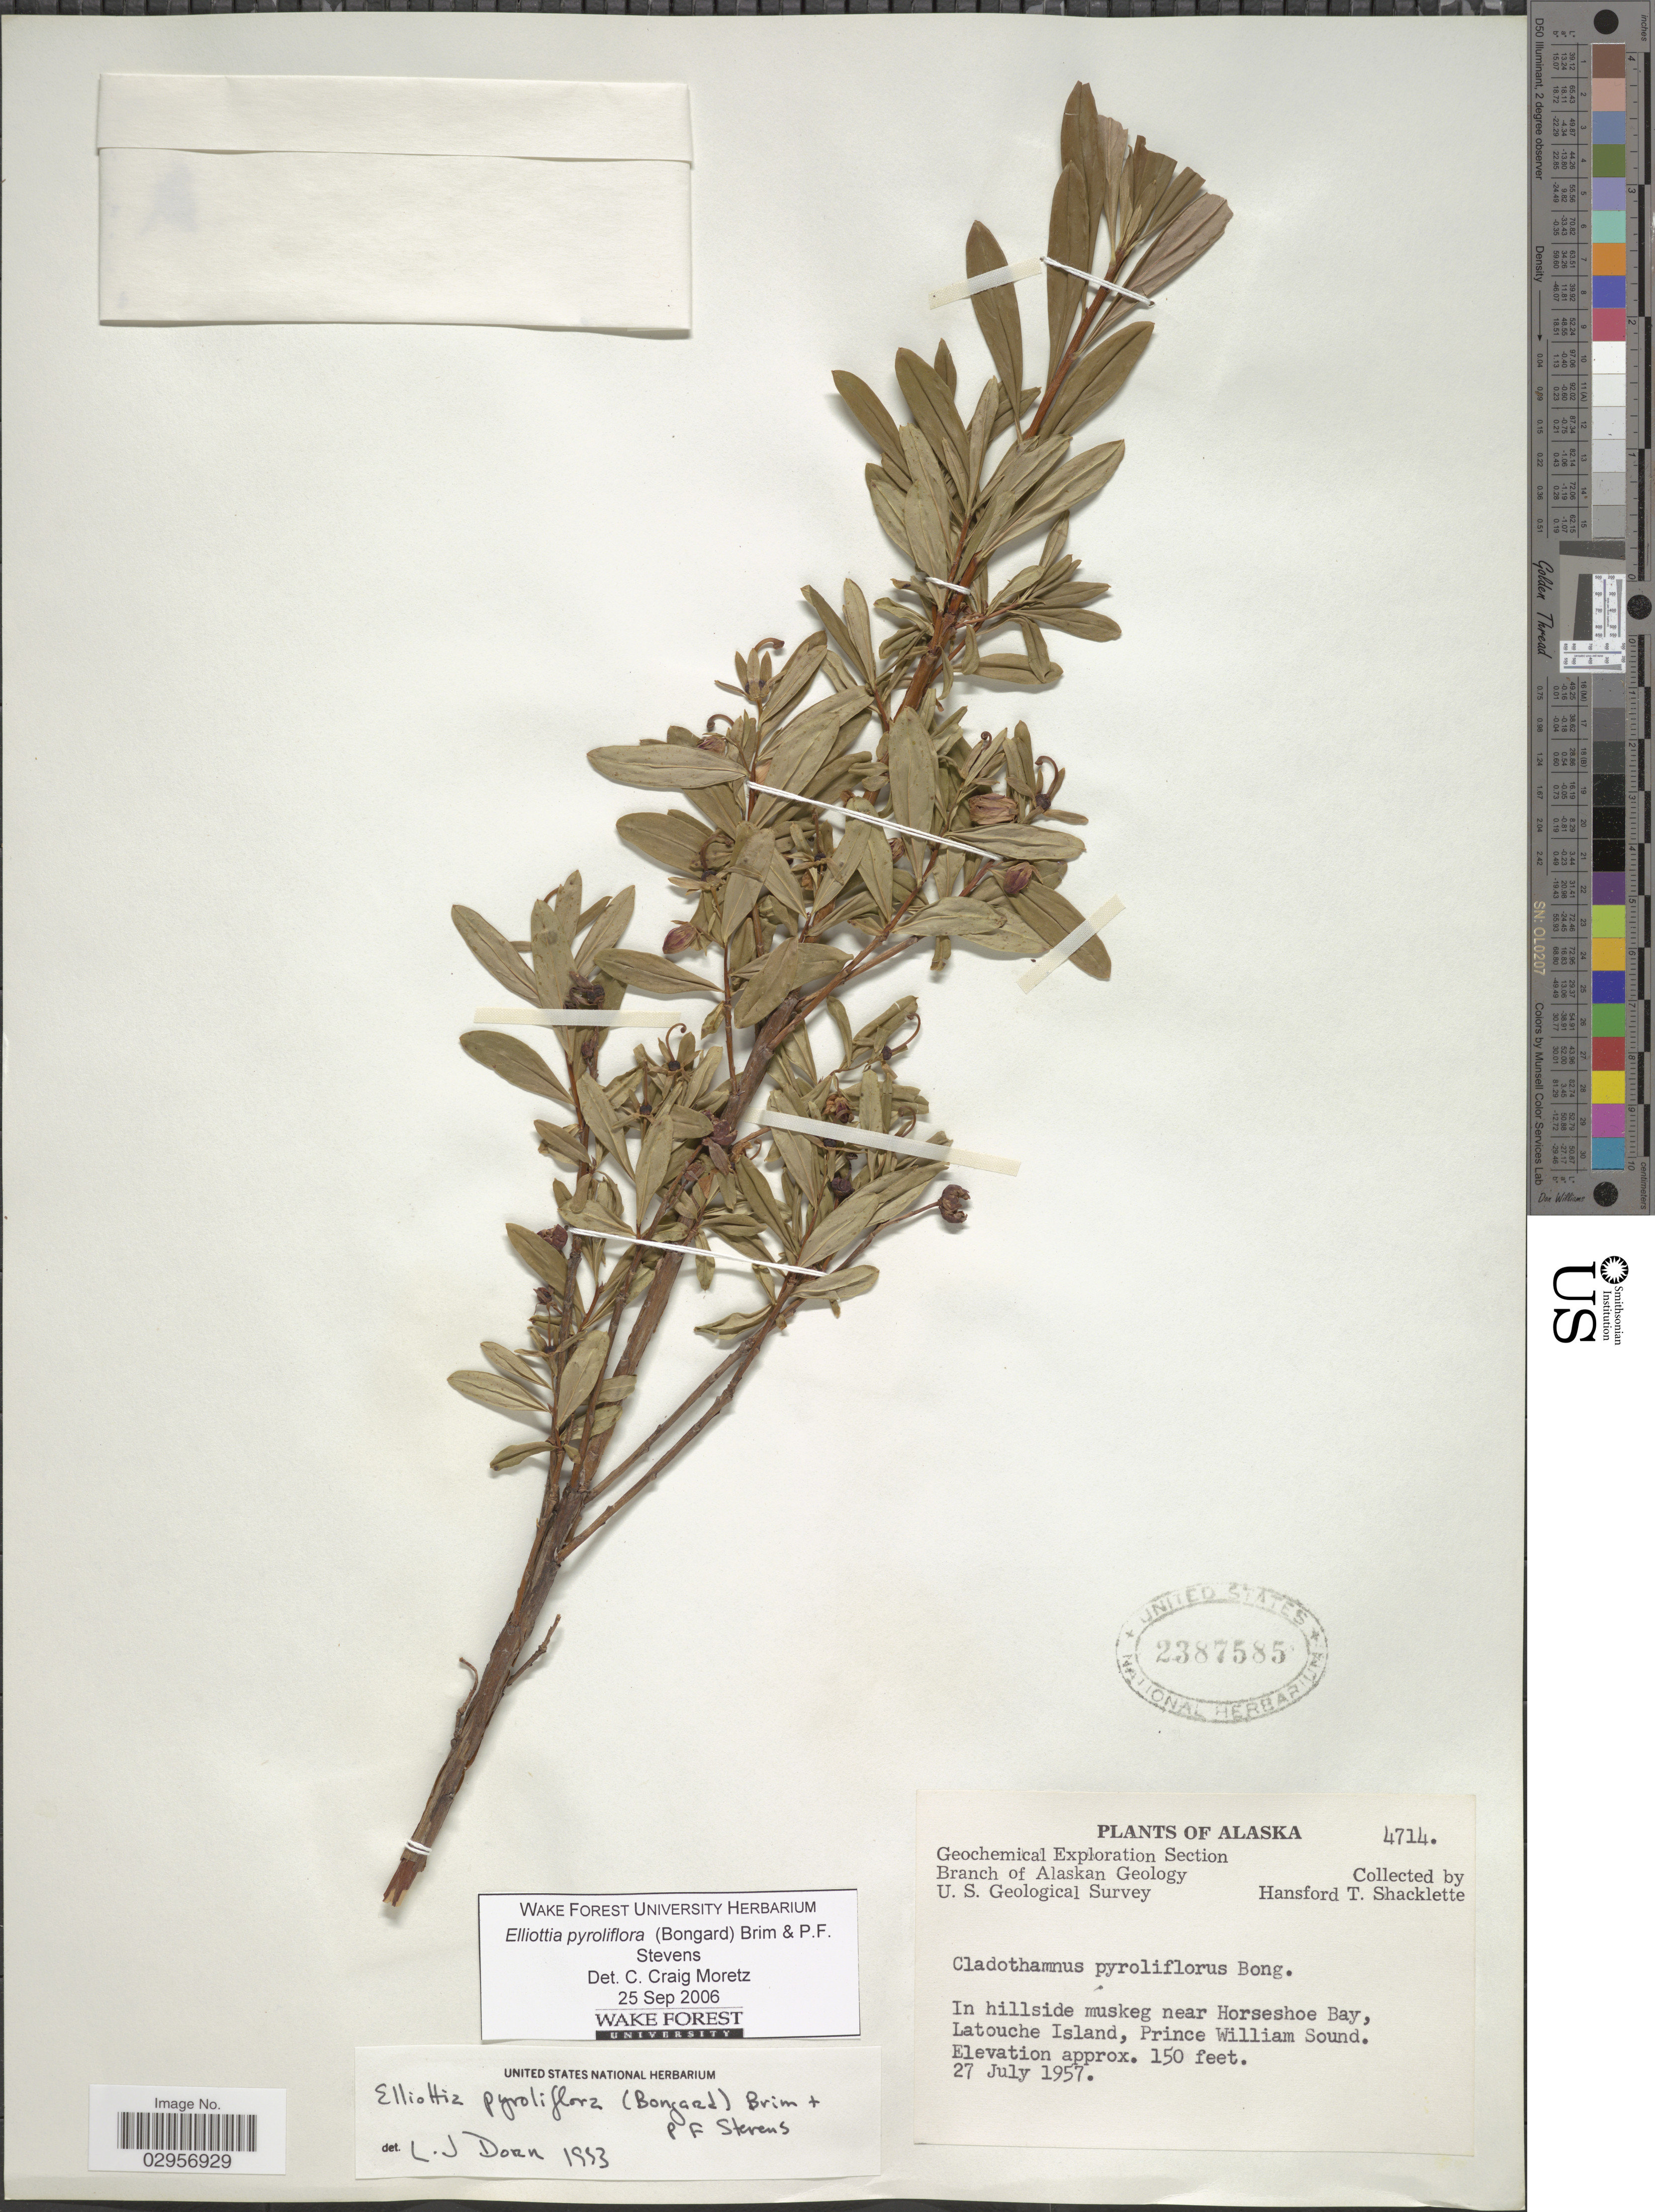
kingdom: Plantae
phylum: Tracheophyta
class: Magnoliopsida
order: Ericales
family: Ericaceae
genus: Elliottia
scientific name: Elliottia pyroliflora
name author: (Bong.) P.F. Stevens & Brim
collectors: H. Shacklette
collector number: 4714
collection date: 1957-07-27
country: United States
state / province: Alaska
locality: In hillside muskeg near Horseshoe Bay, Latouche Island, Prince William Sound.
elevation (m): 46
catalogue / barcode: US 2387585